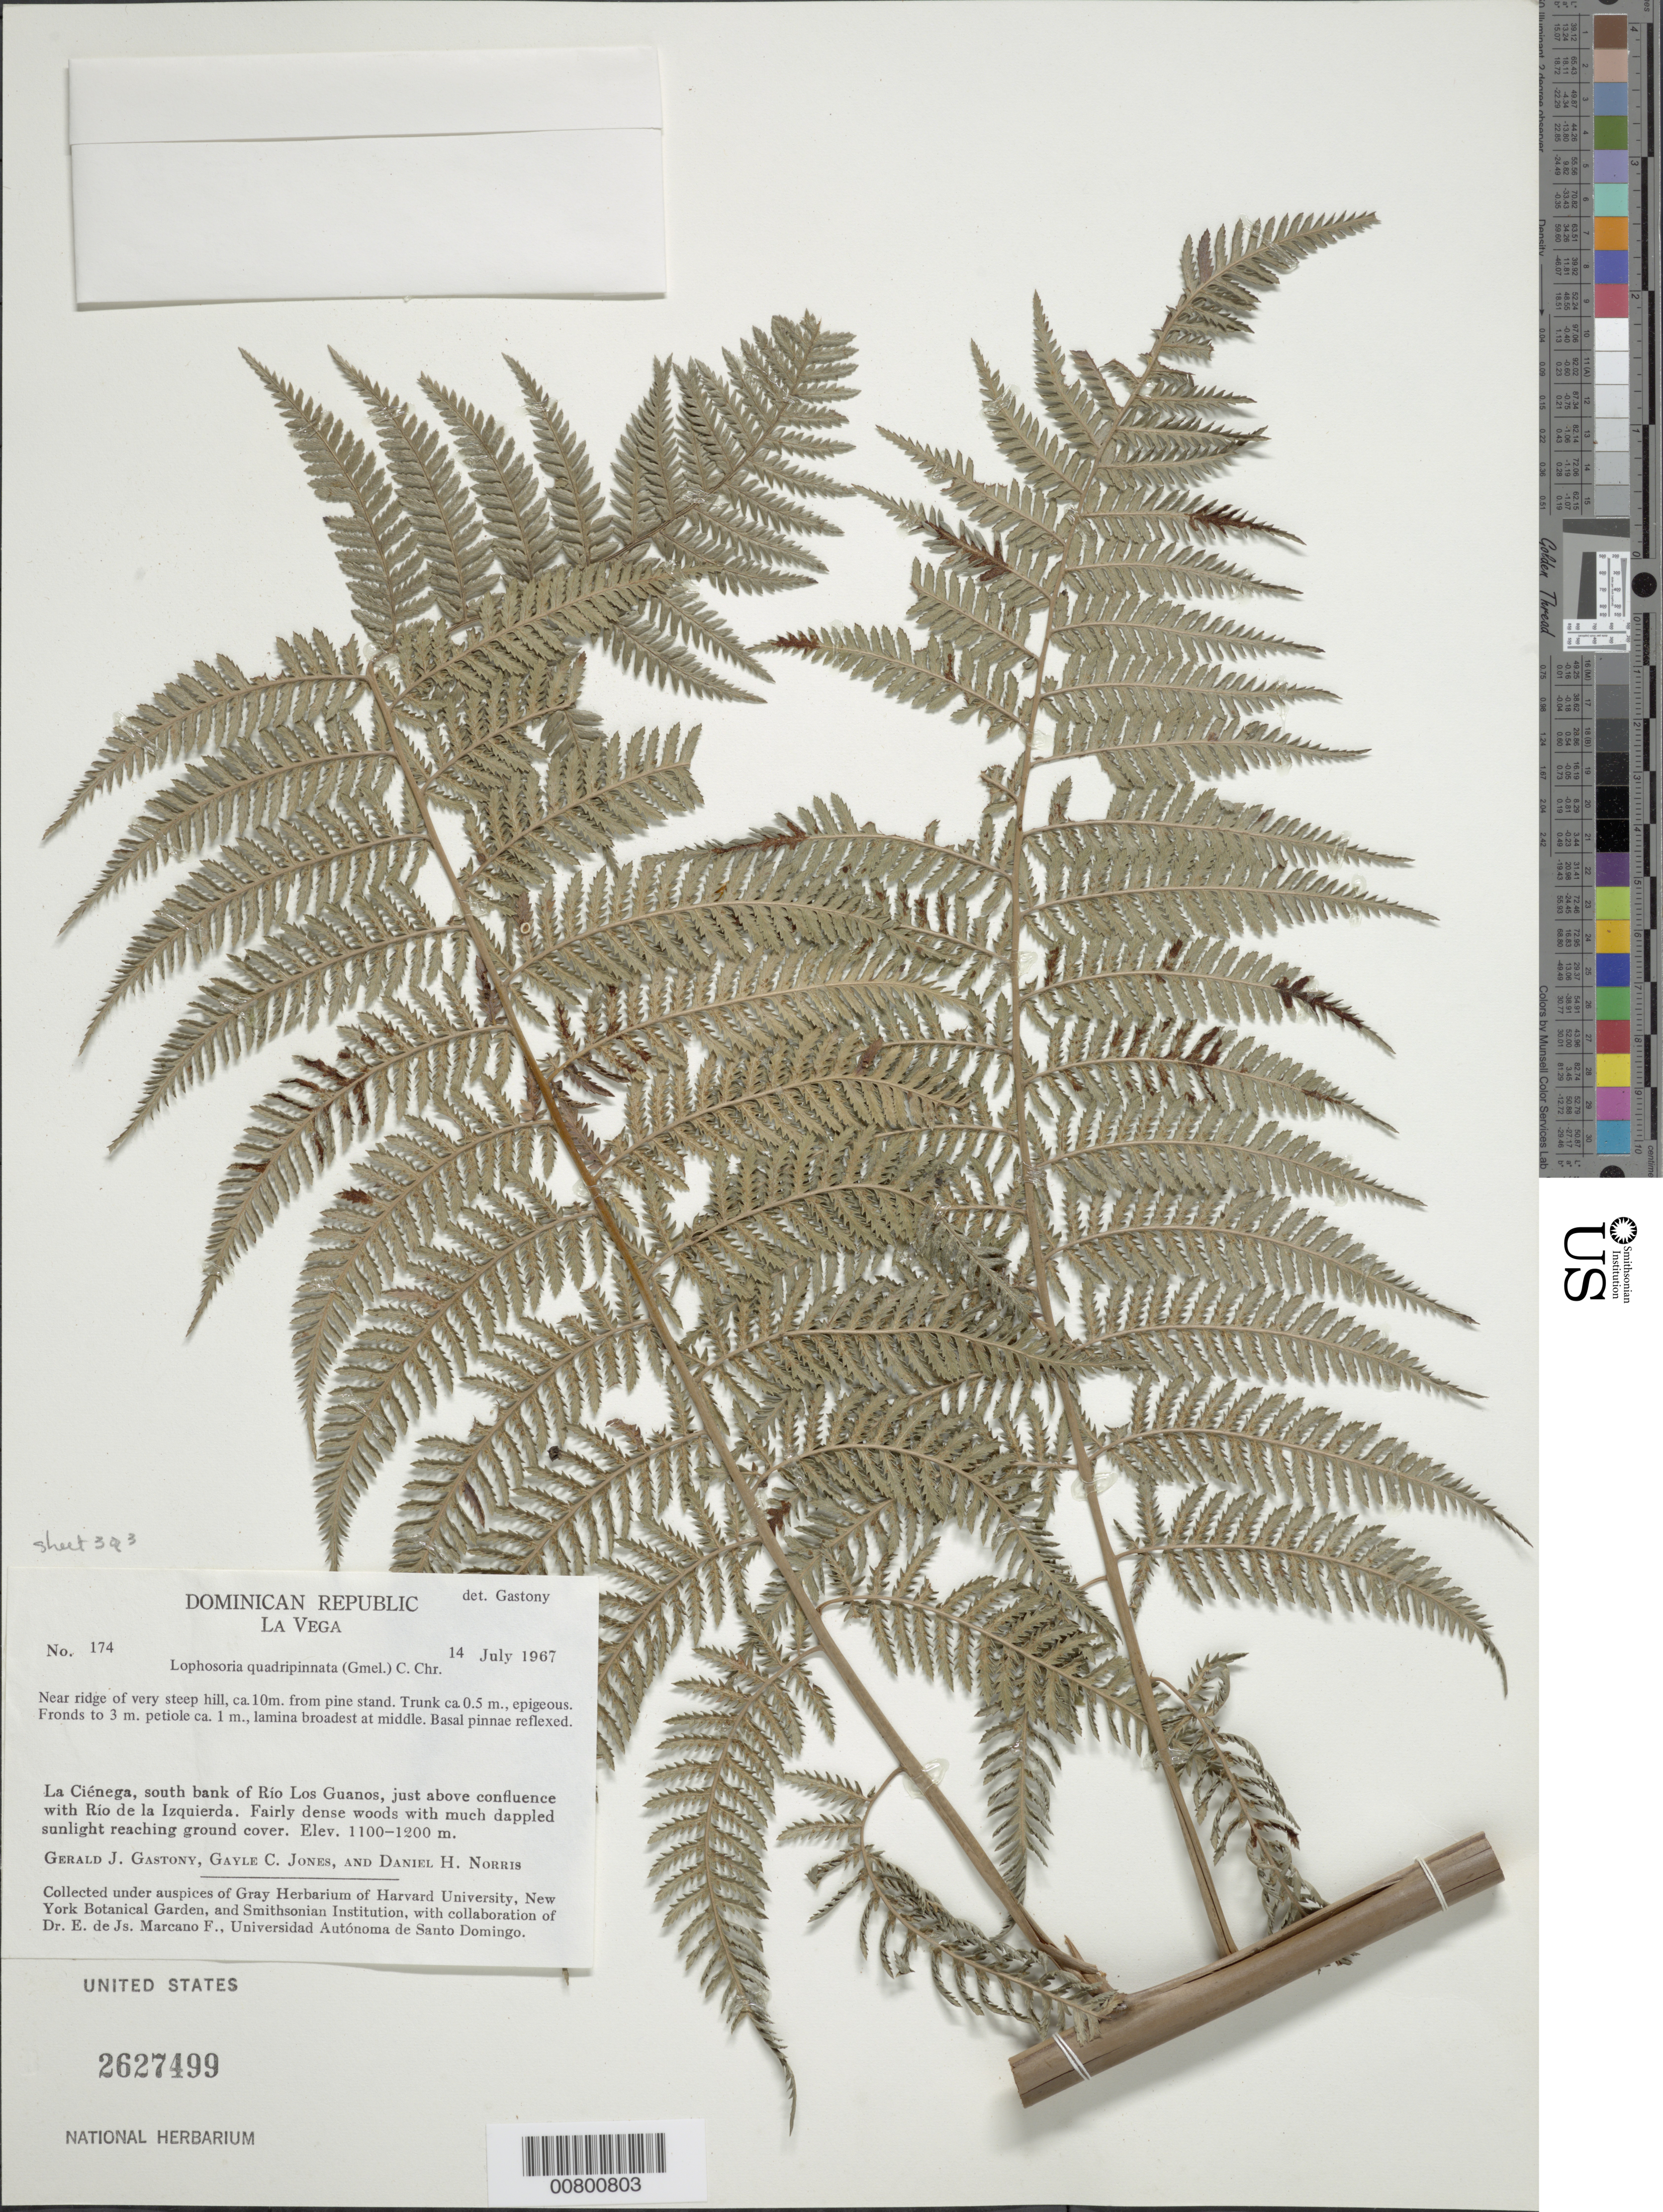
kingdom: Plantae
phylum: Tracheophyta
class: Polypodiopsida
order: Cyatheales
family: Dicksoniaceae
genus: Lophosoria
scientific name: Lophosoria quadripinnata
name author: (J.F. Gmel.) C. Chr.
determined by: Gastony, Gerald J.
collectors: G. Gastony, G. C. Jones & D. H. Norris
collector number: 174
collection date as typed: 14 Jul 1967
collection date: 1967-07-14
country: Dominican Republic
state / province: La Vega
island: Hispaniola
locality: La Ciénega, S bank of Río Los Guanos, above confluence with Río de la Izquierda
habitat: Ridge of very steep hill, 10 m from pine stand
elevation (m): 1100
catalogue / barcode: US 2627499